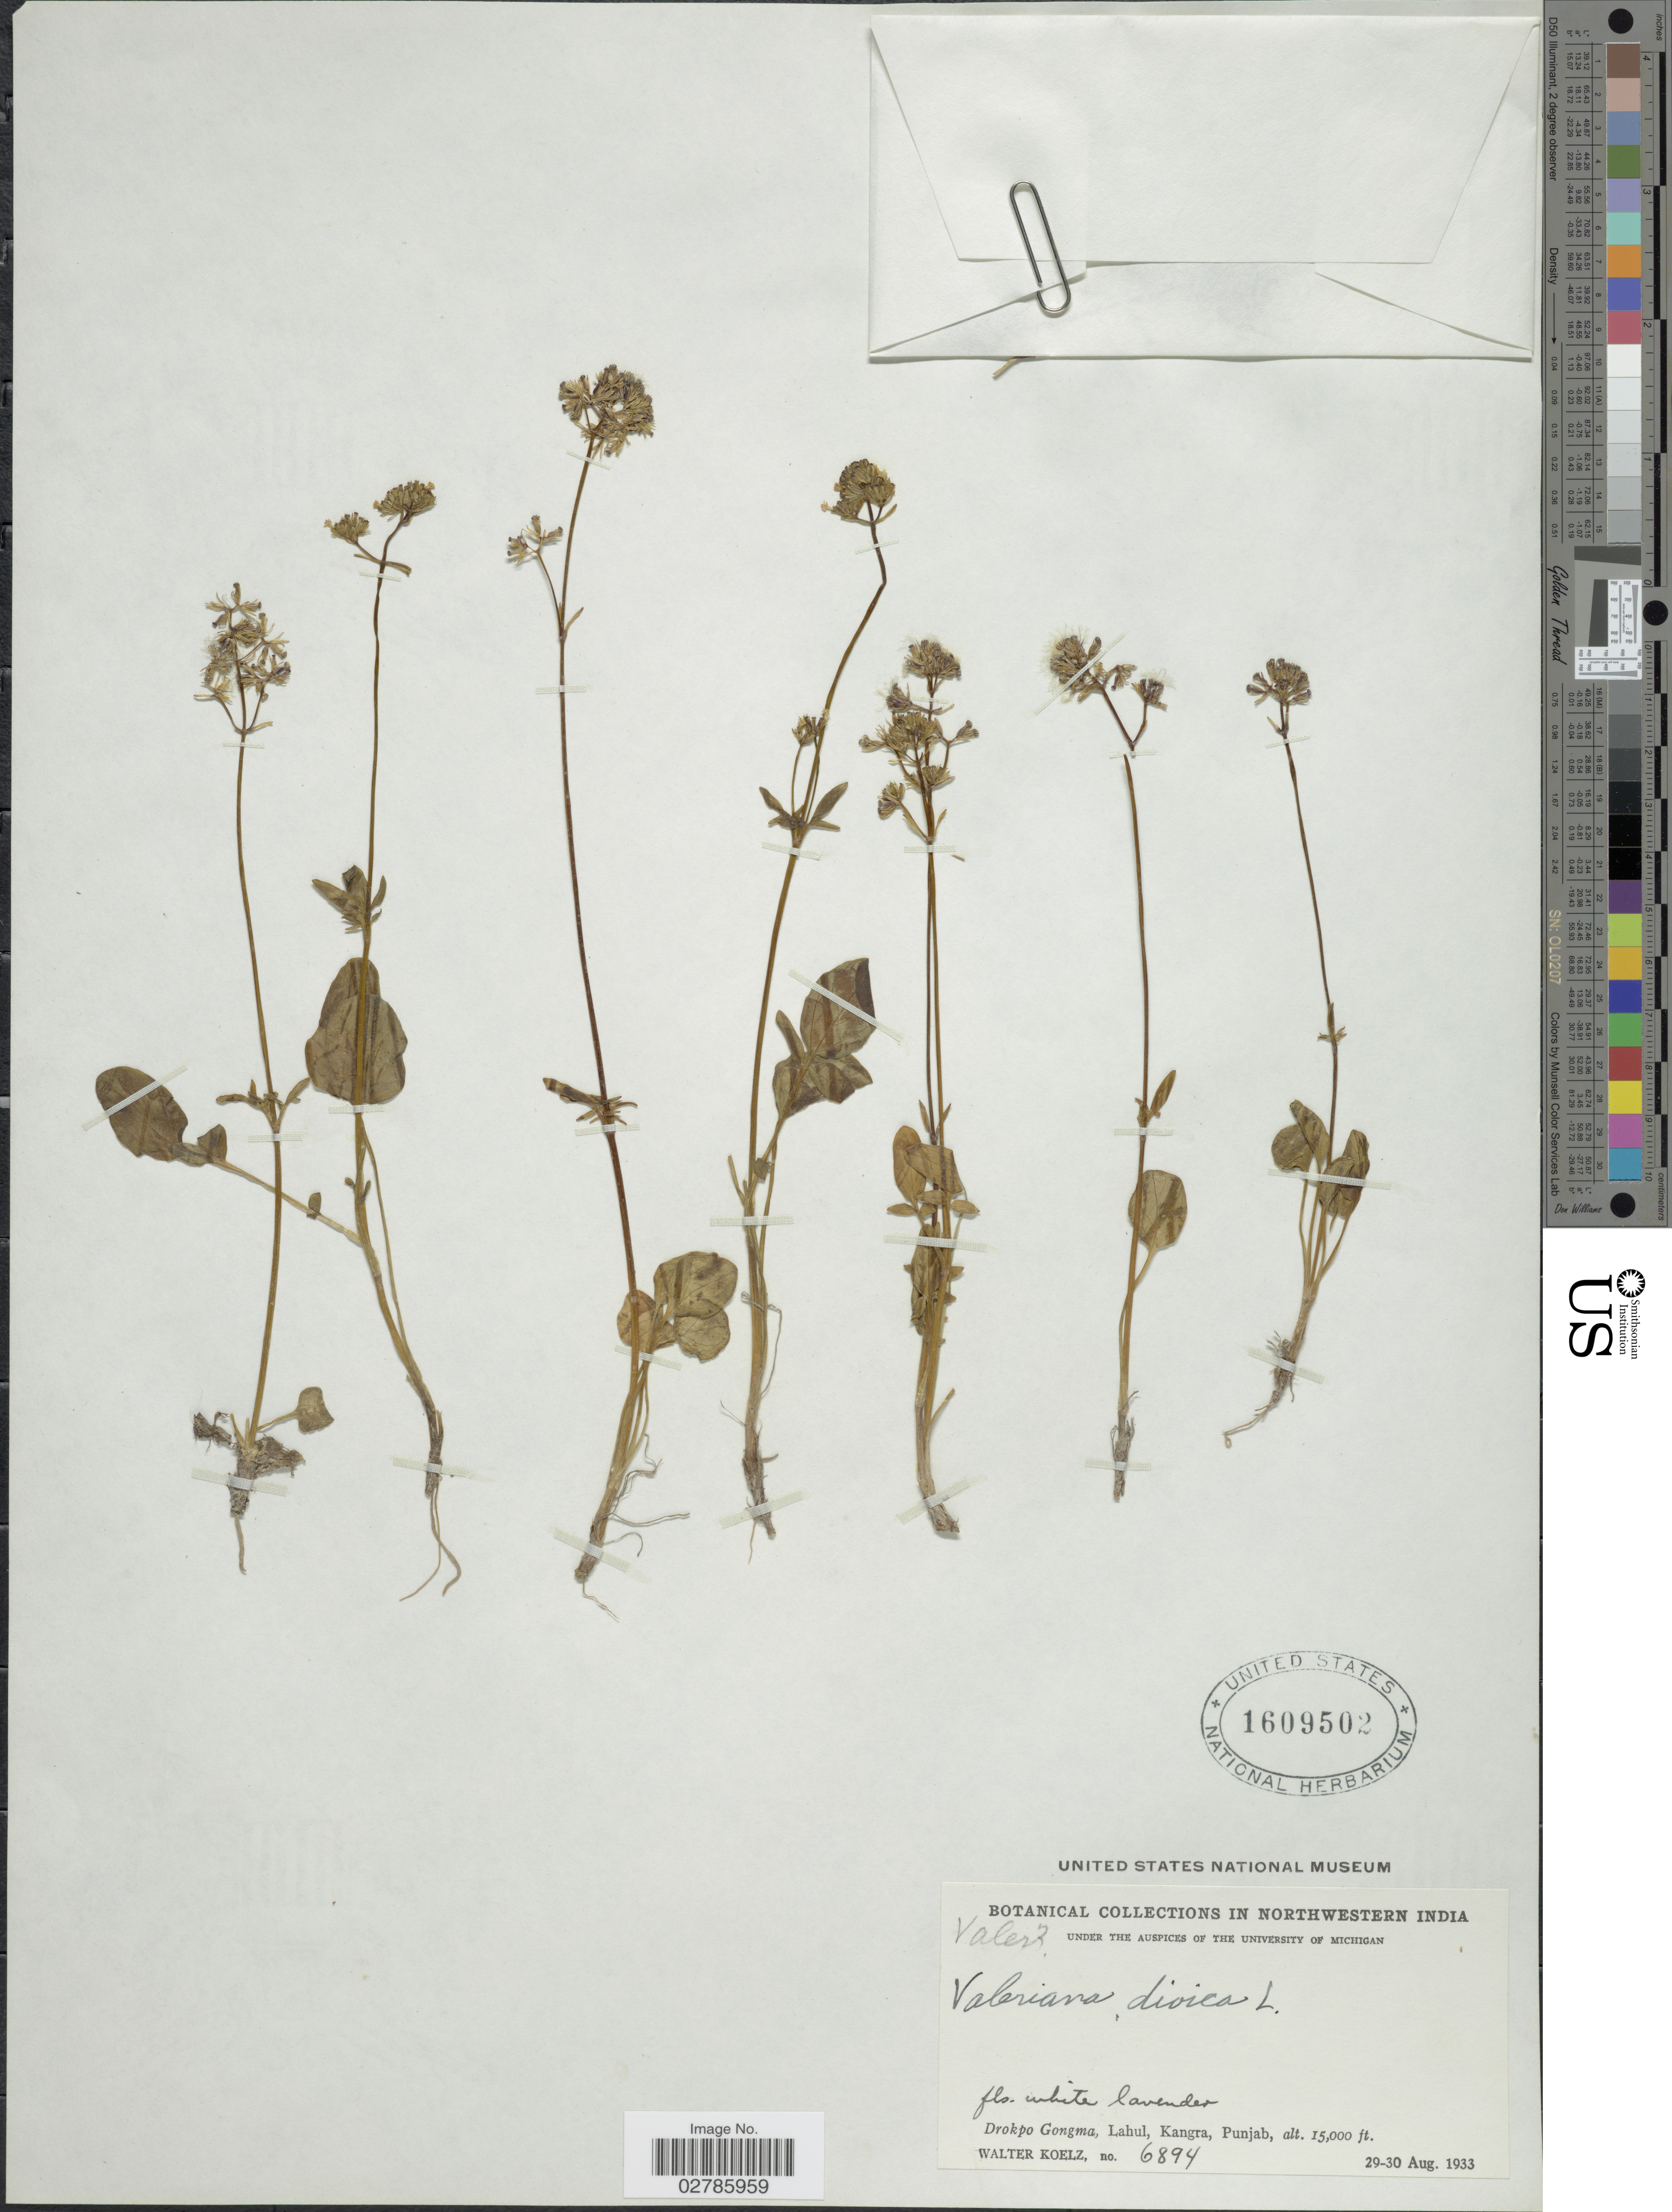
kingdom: Plantae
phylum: Tracheophyta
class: Magnoliopsida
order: Dipsacales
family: Caprifoliaceae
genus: Valeriana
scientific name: Valeriana dioica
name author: L.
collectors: W. N. Koelz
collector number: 6894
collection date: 1933-08-29/1933-08-30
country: India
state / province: Punjab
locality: Northwestern India. Drokpo Gongma, Lahul, Kangra.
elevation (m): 4572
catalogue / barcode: US 1609502